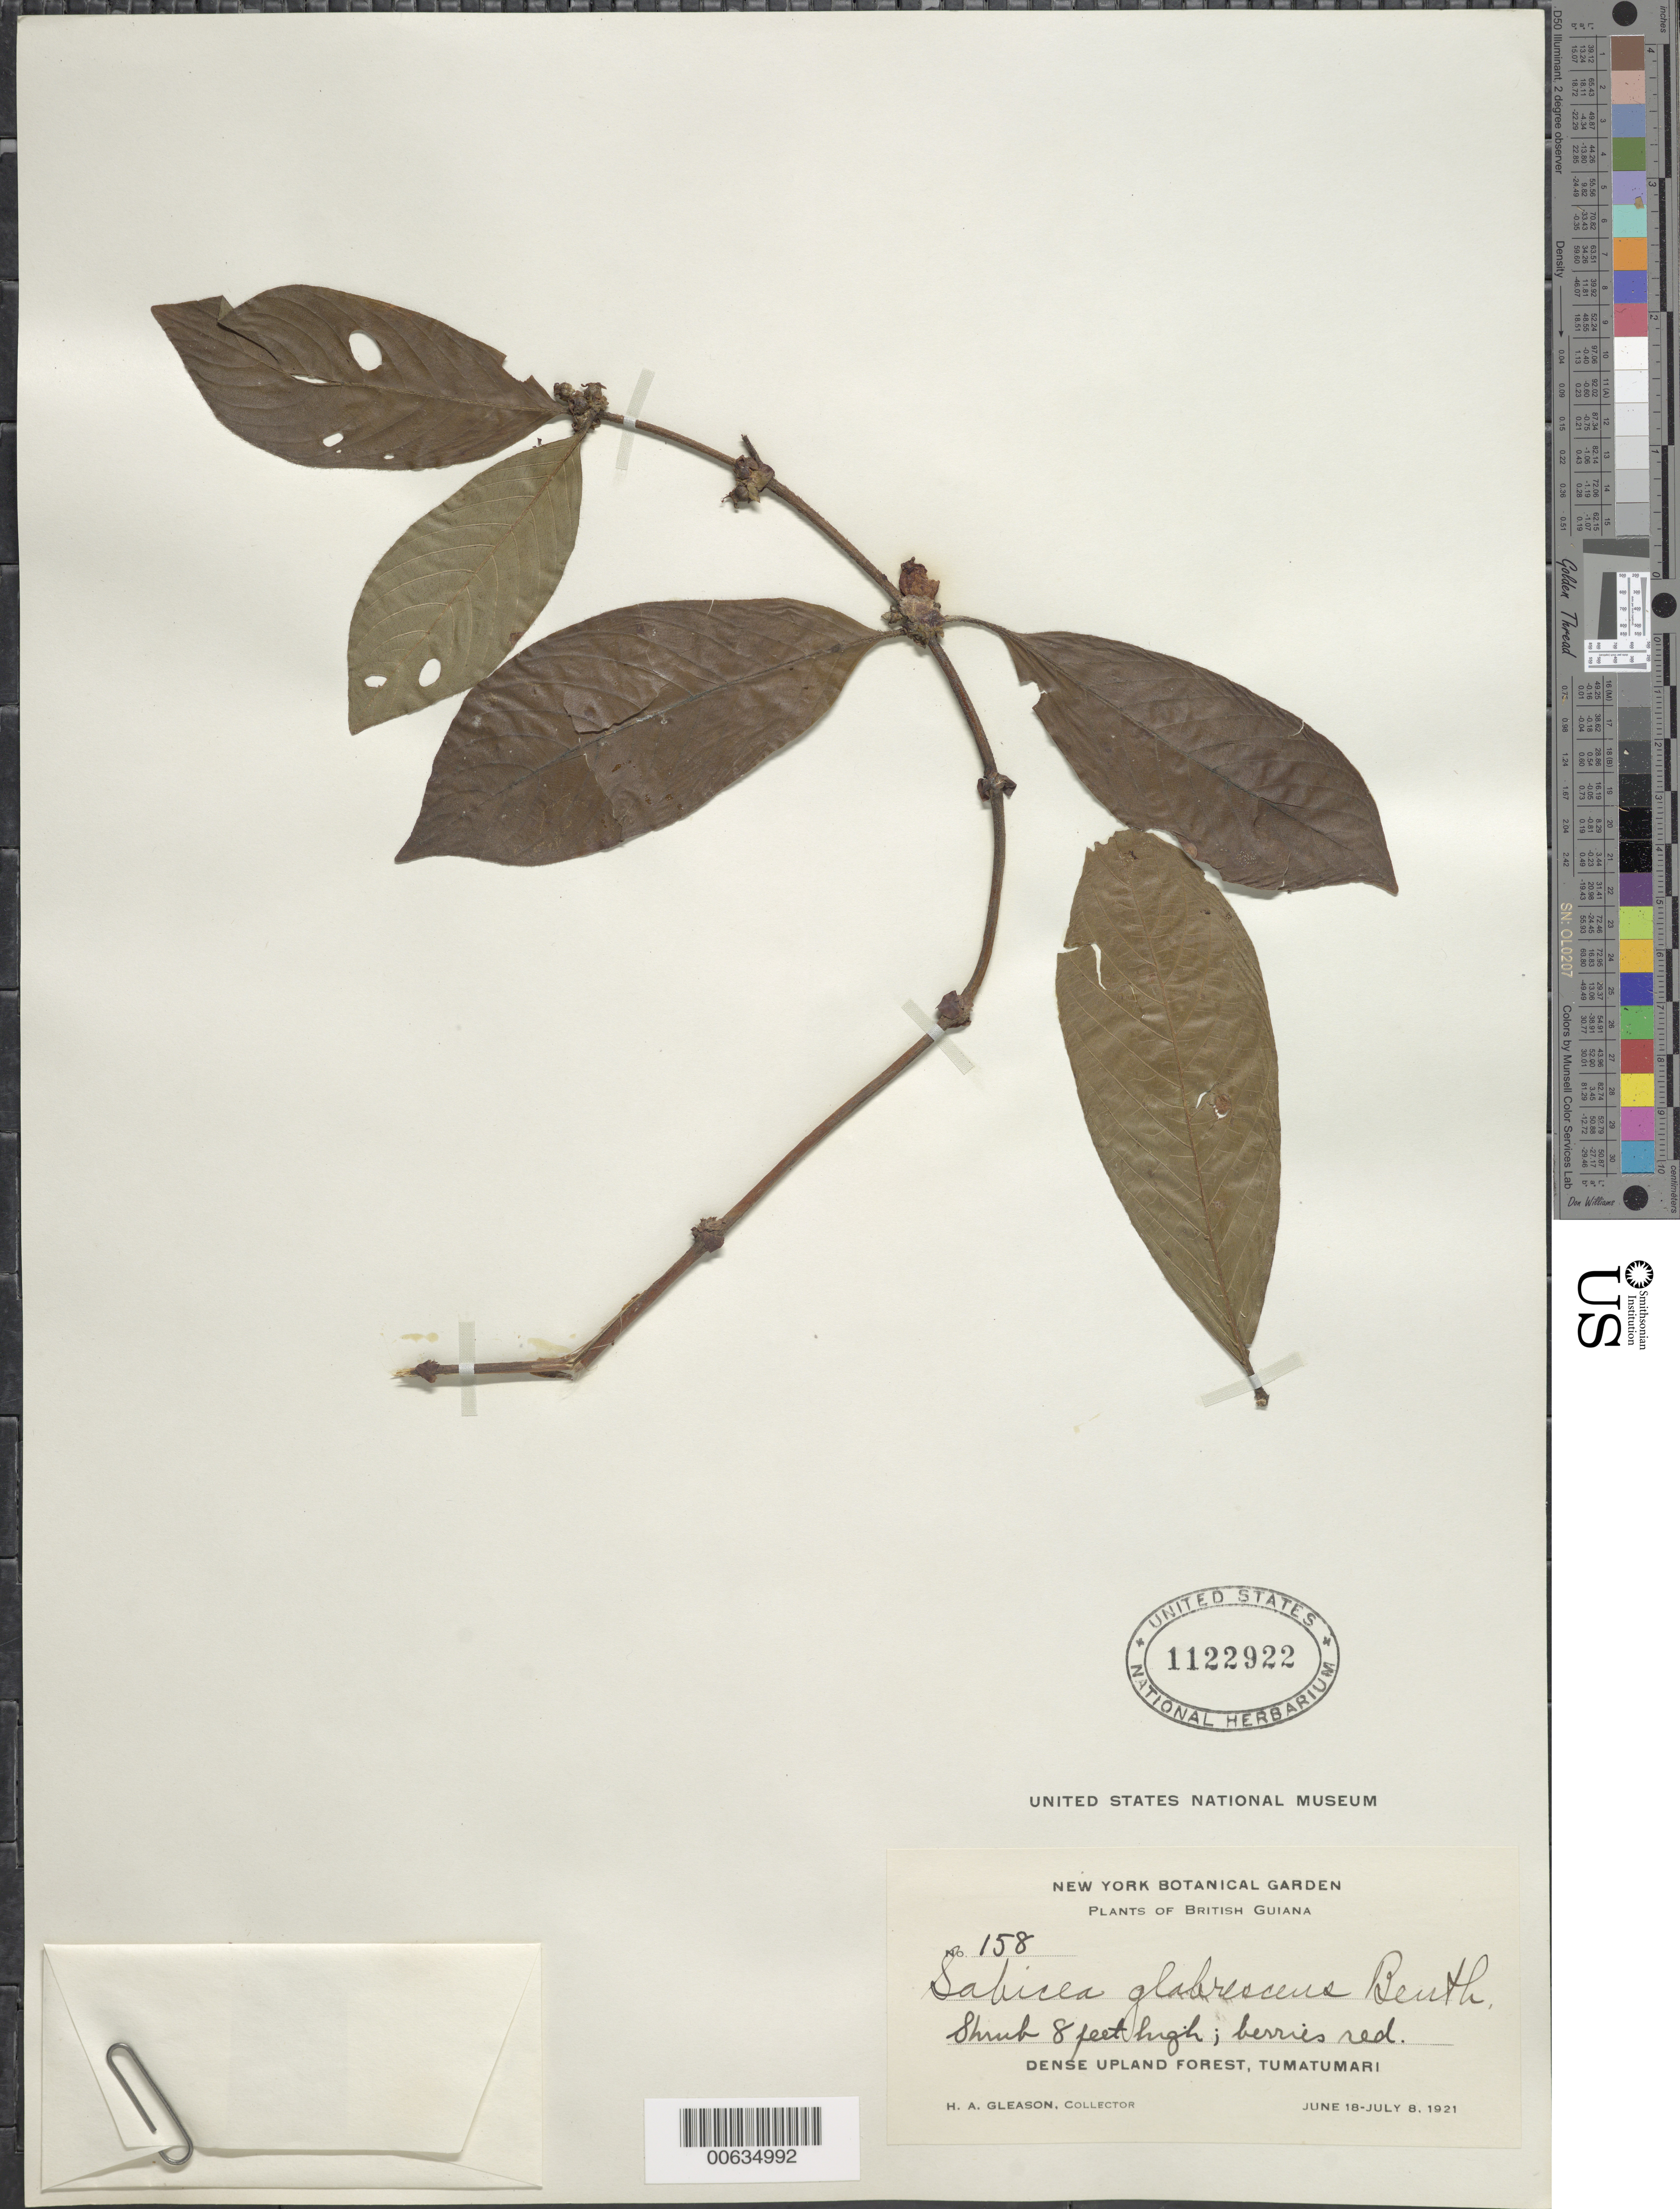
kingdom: Plantae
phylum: Tracheophyta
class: Magnoliopsida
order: Gentianales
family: Rubiaceae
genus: Sabicea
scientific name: Sabicea glabrescens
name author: Benth.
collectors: H. A. Gleason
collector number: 158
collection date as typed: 18-Jun-21 to 8-Jul-21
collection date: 1921-06-18/1921-07-08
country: Guyana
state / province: Potaro-Siparuni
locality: Tumatumari Village, Potaro R.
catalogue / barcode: US 1122922